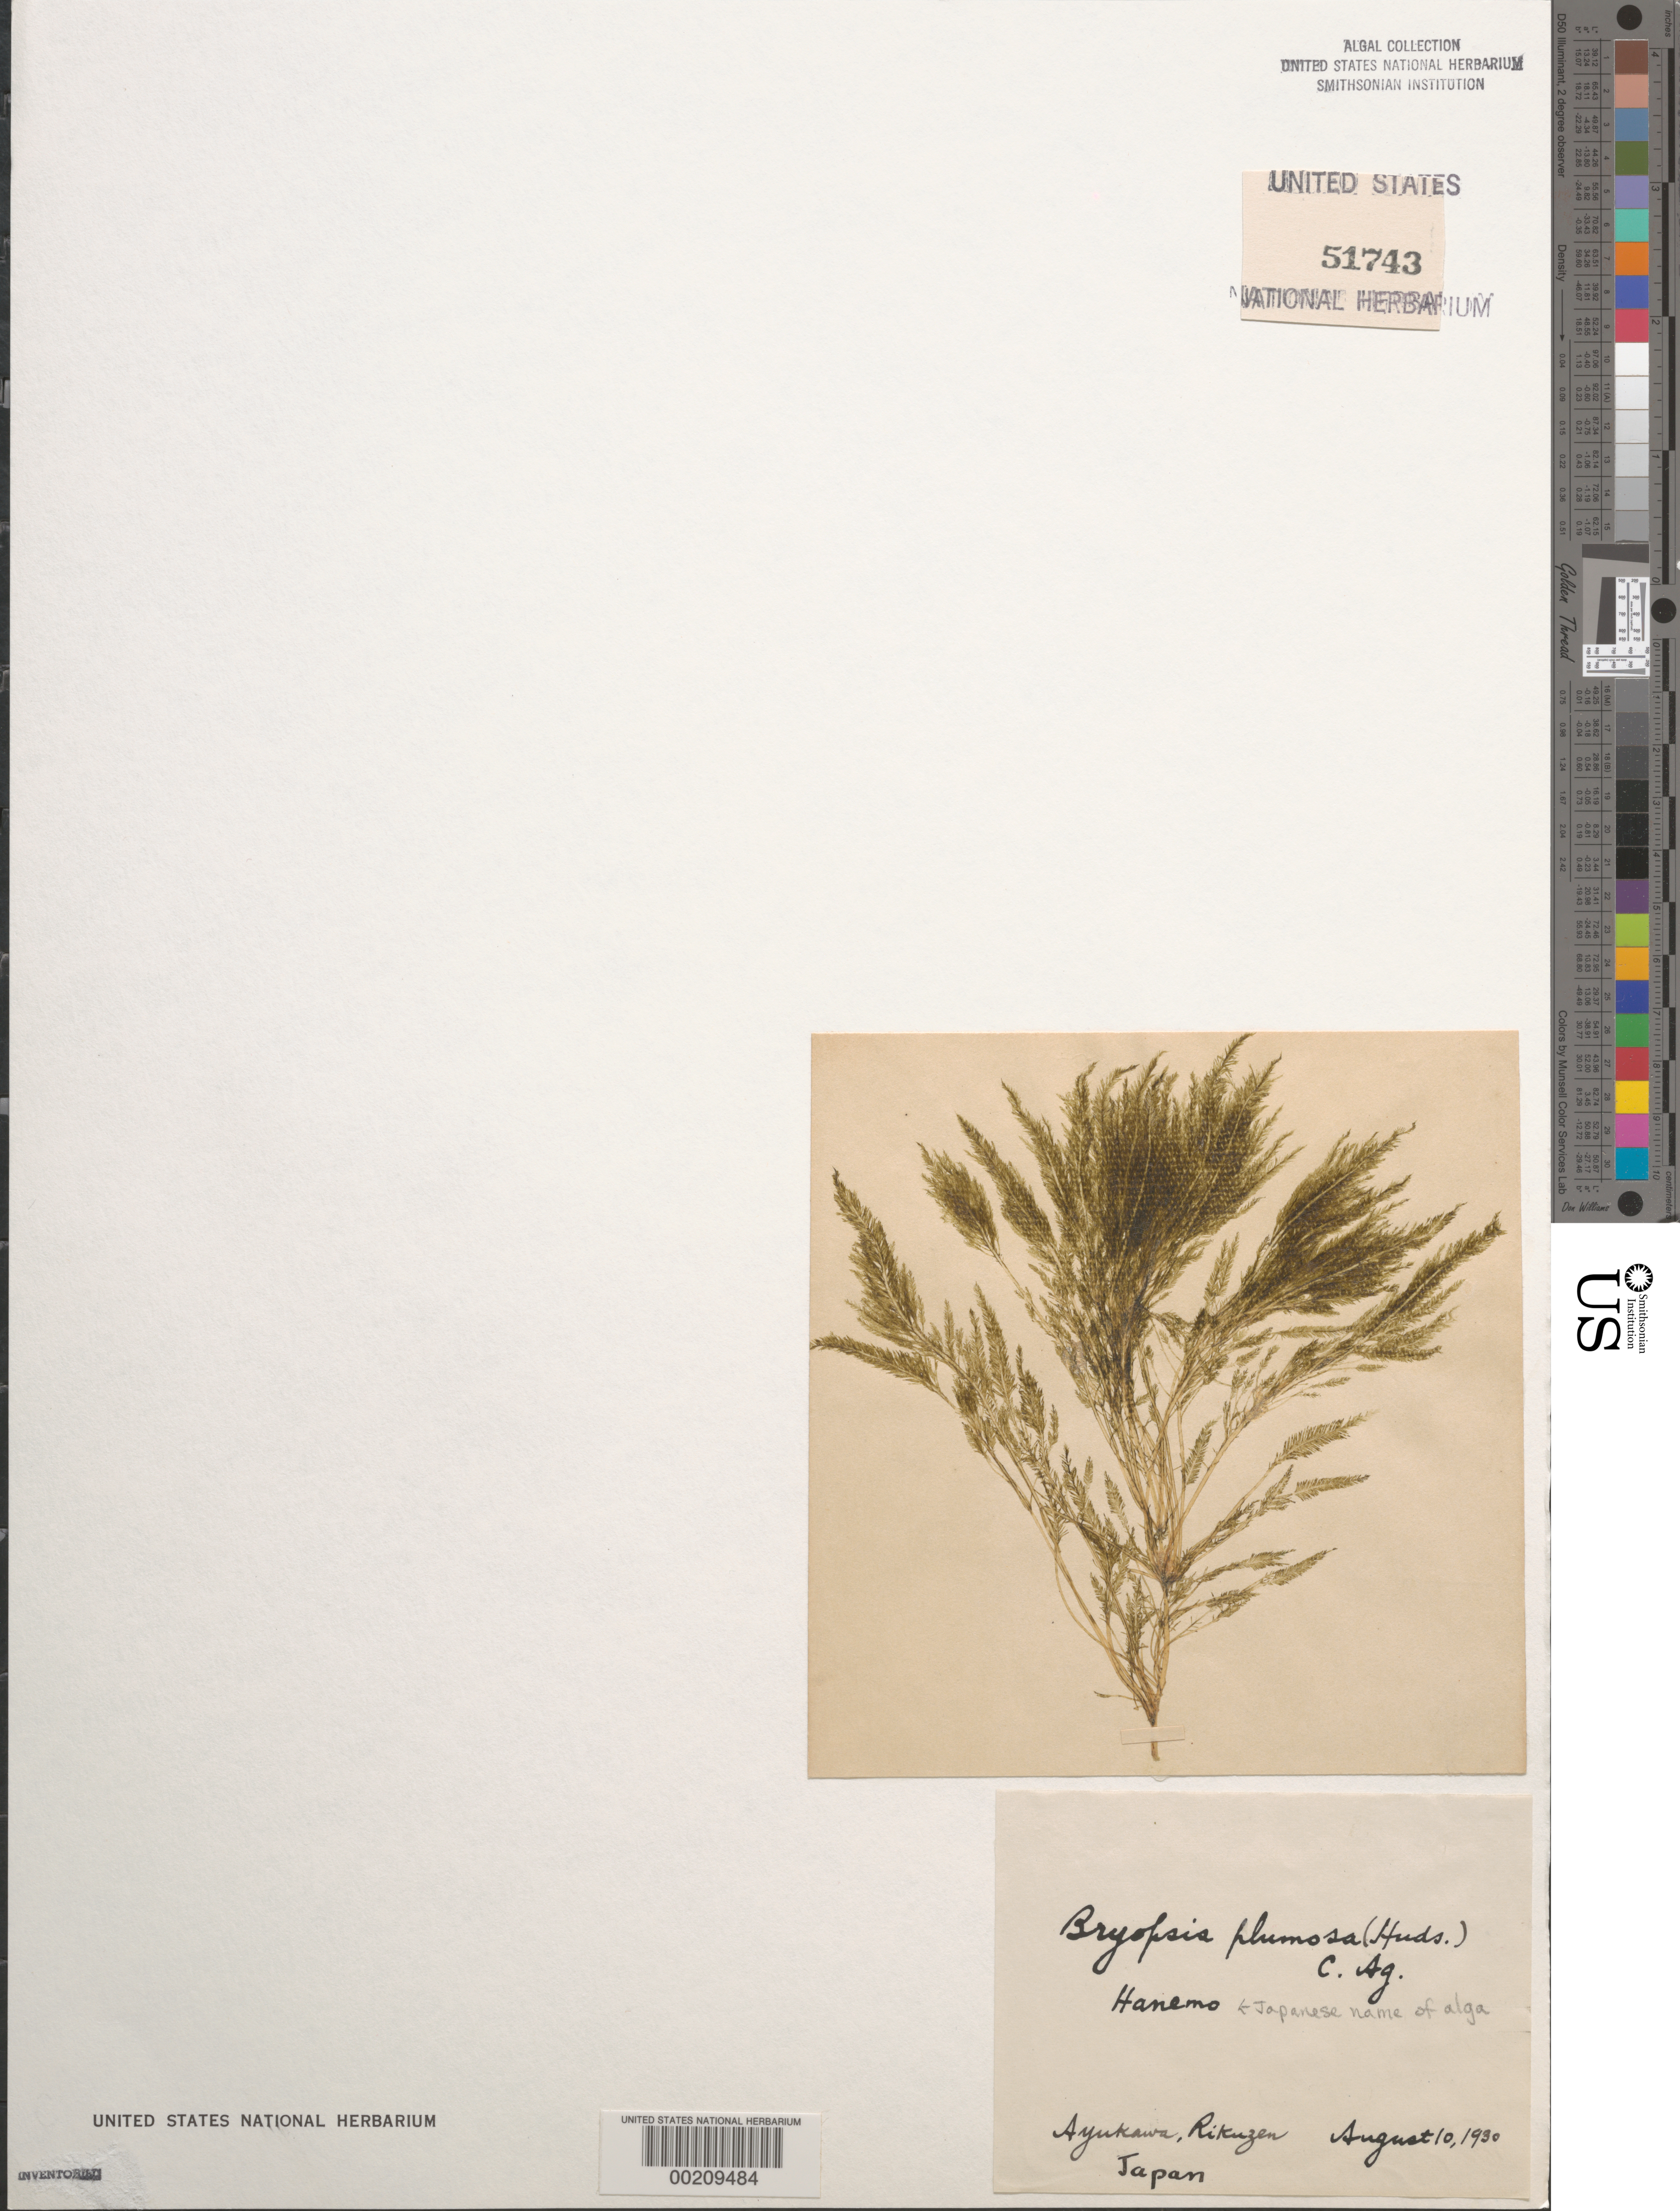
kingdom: Plantae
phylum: Chlorophyta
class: Ulvophyceae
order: Bryopsidales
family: Bryopsidaceae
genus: Bryopsis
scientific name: Bryopsis plumosa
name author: (Huds.) C. Agardh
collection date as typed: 10 Aug 1930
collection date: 1930-08-10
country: Japan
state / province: Miyagi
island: Honshu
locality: Ayukawa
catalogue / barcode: US 51743